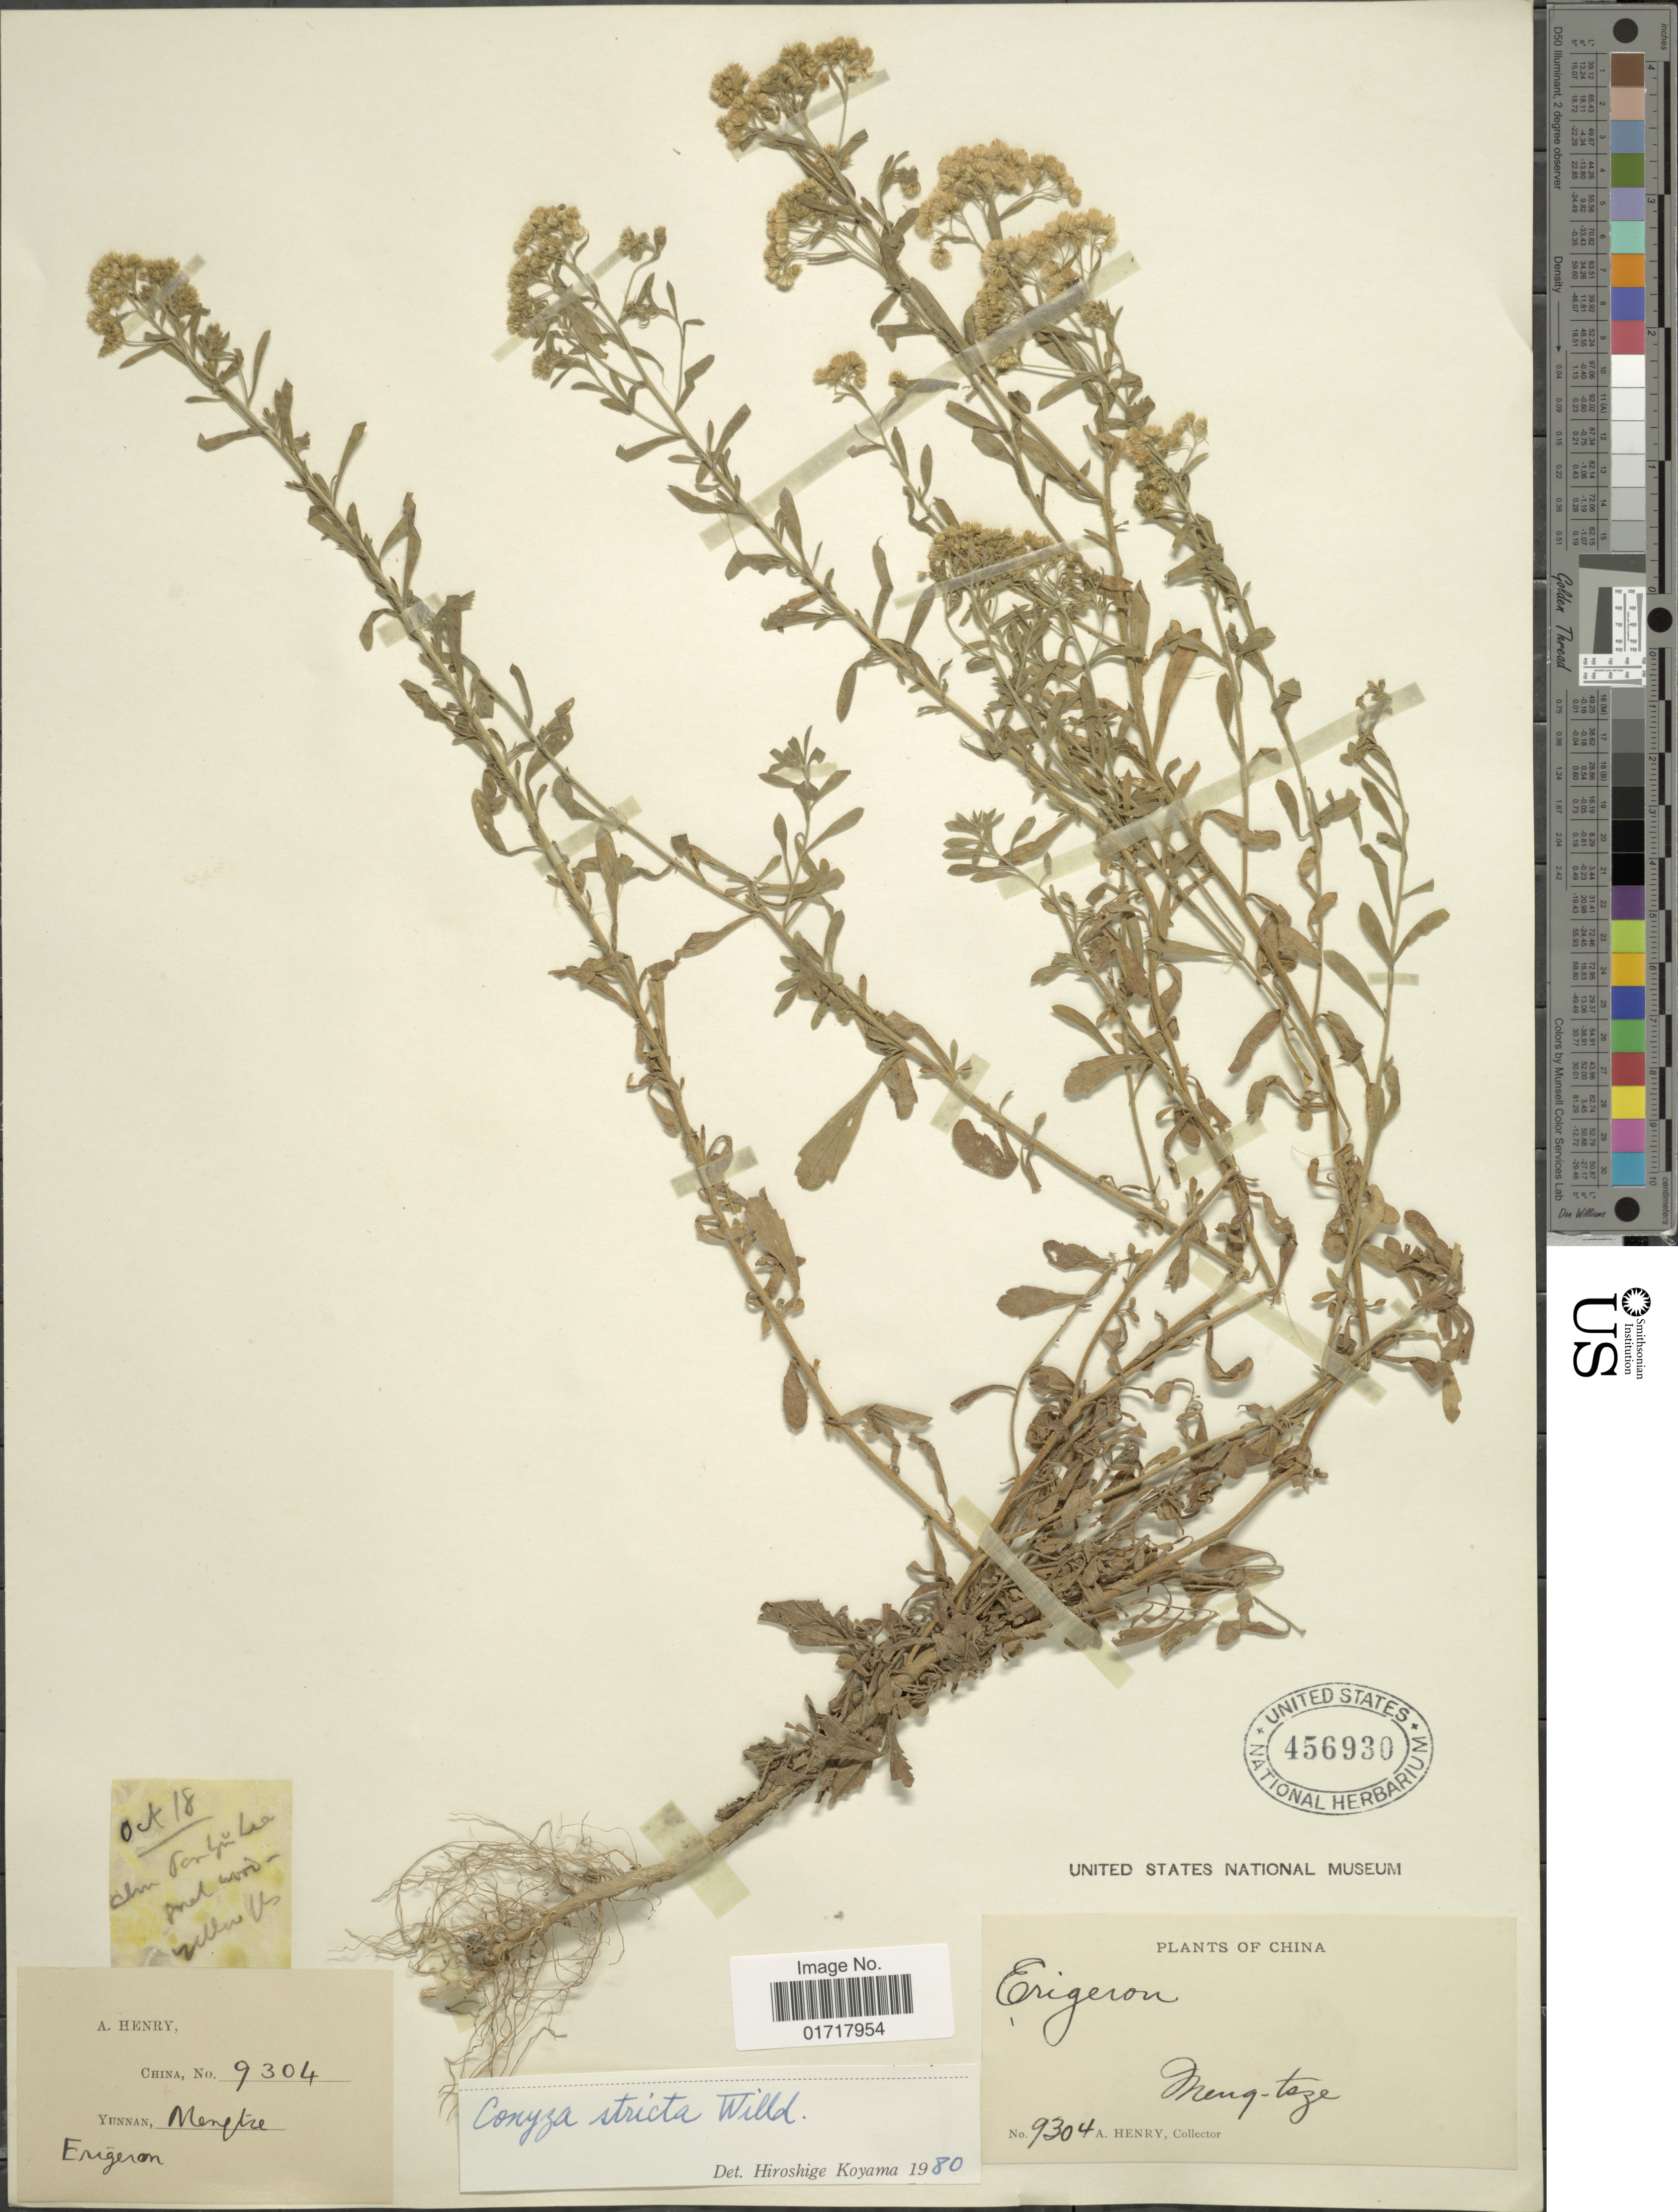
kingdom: Plantae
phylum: Tracheophyta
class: Magnoliopsida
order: Asterales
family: Asteraceae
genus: Conyza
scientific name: Conyza stricta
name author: (Chodat) Willd.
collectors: A. Henry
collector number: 9304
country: China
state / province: Yunnan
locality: Meng-tsze.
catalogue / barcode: US 456930